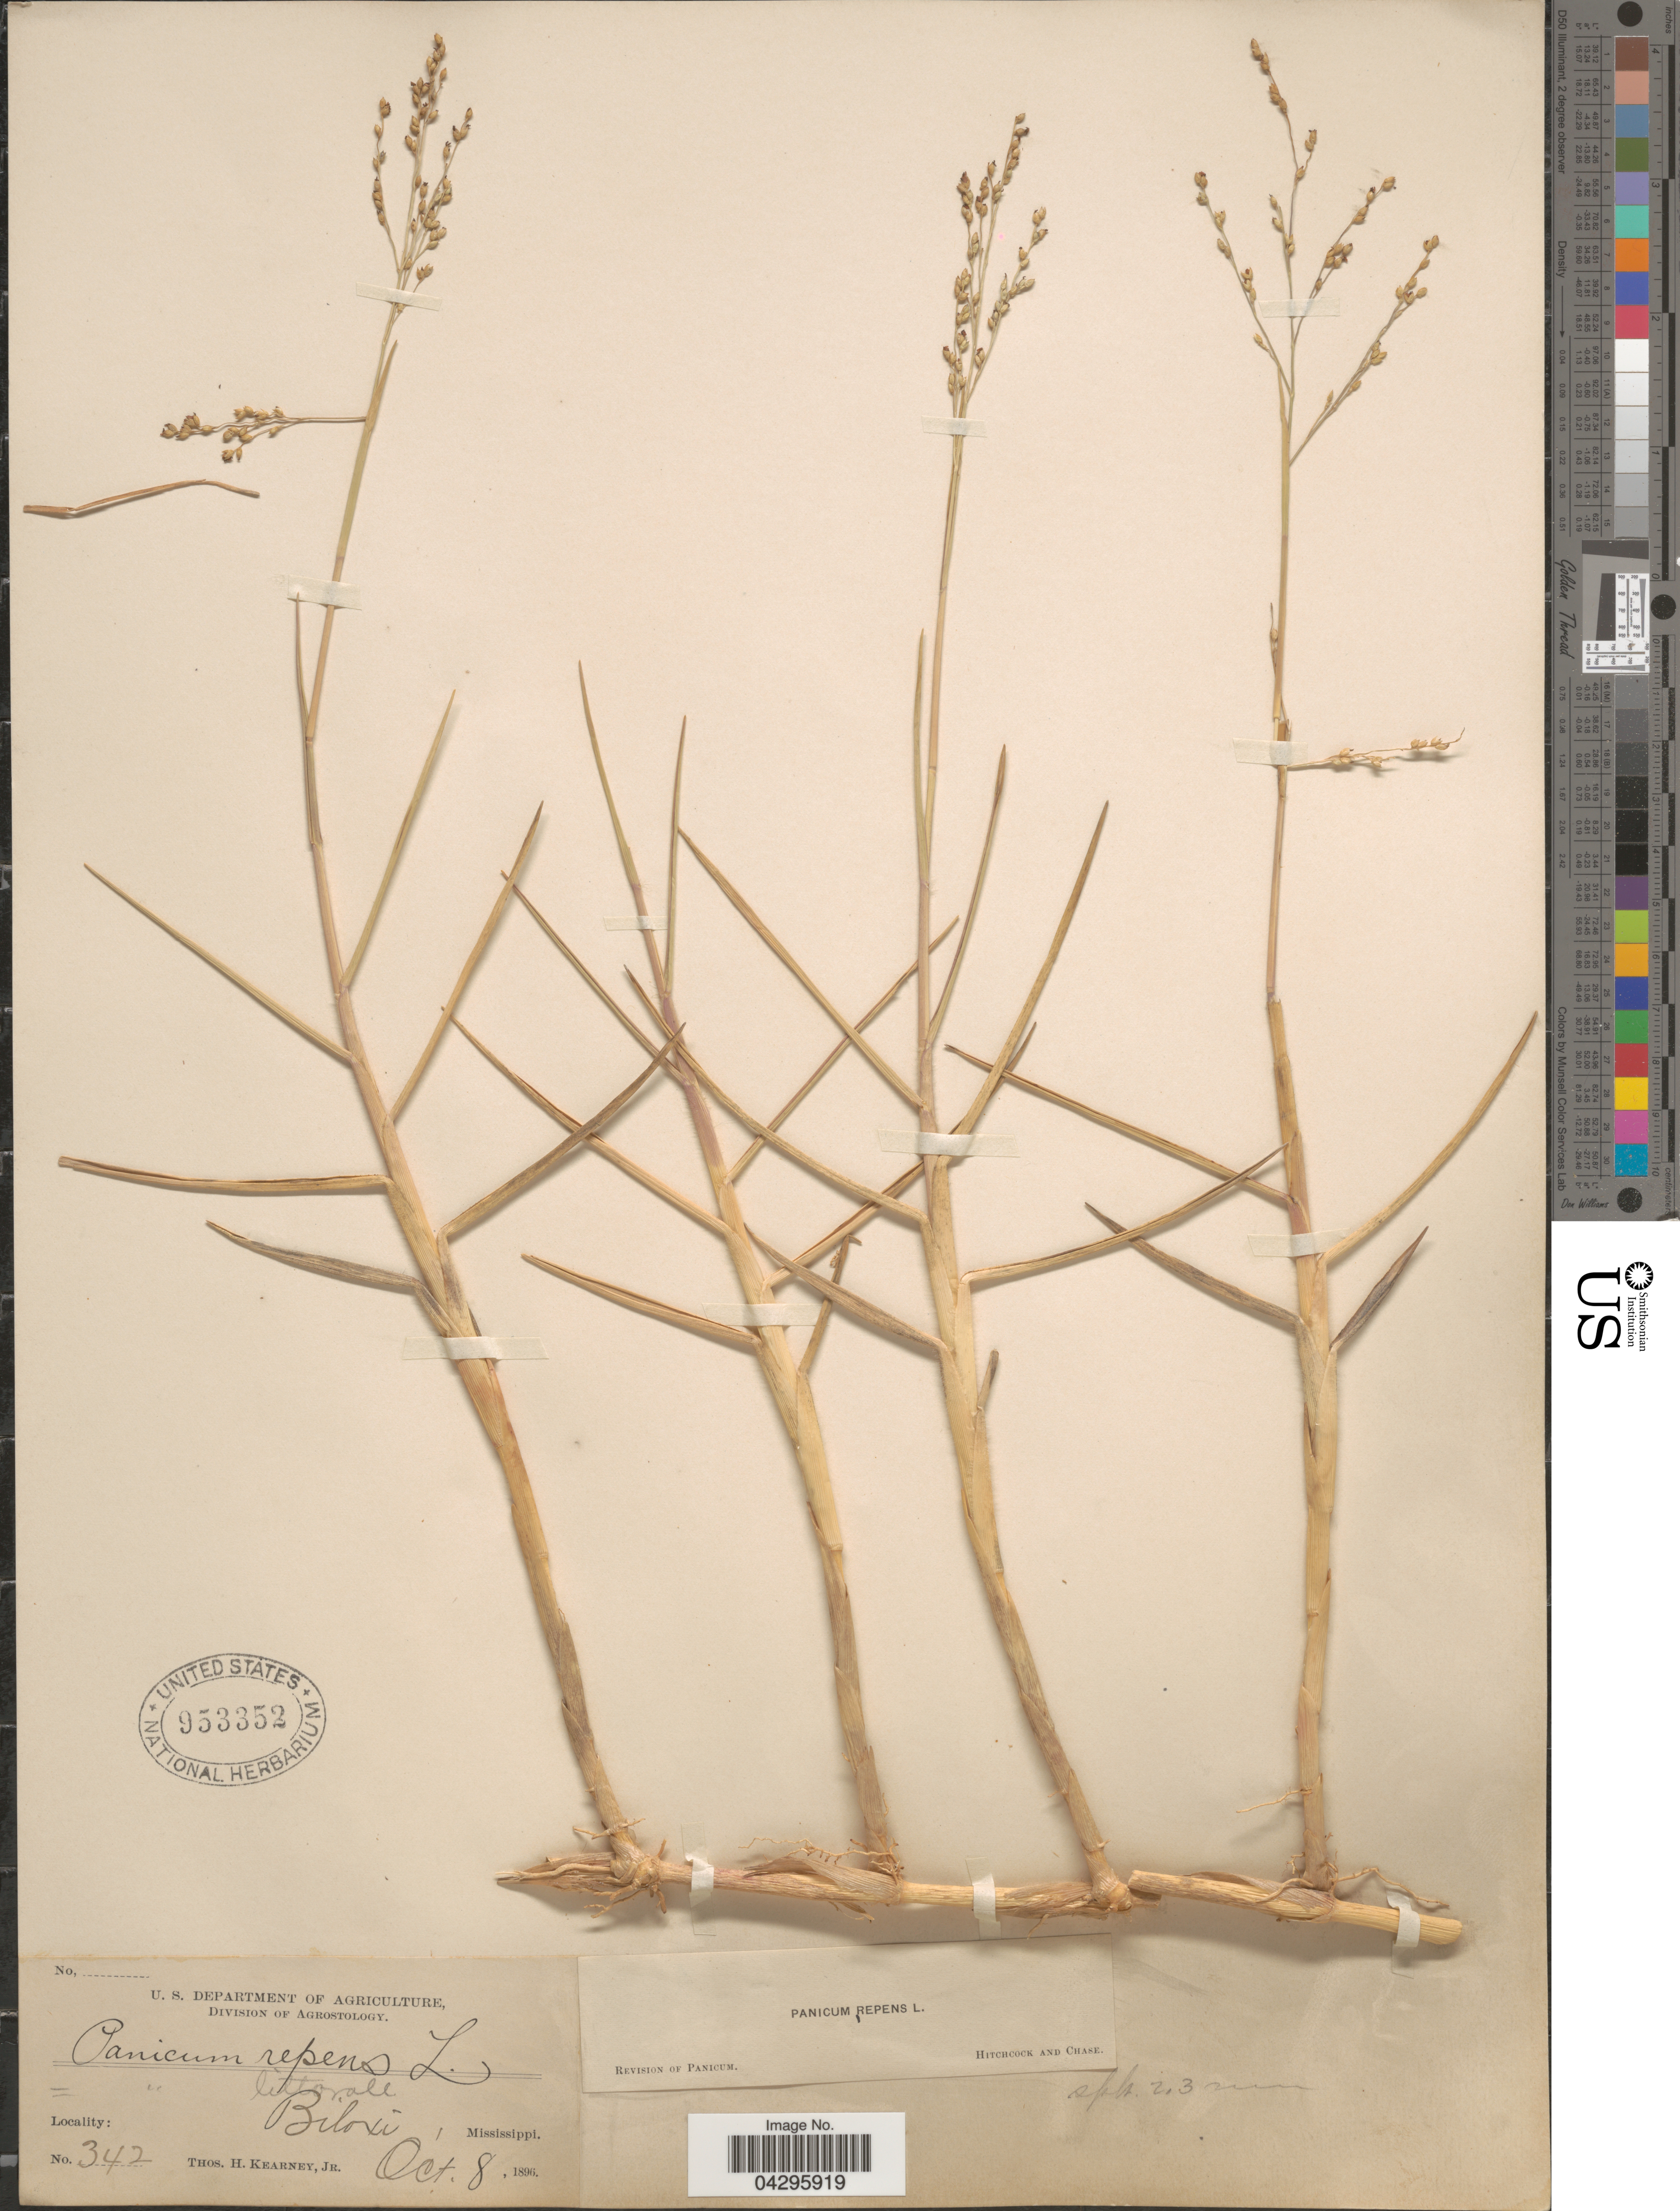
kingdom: Plantae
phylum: Tracheophyta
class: Liliopsida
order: Poales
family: Poaceae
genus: Panicum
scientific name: Panicum repens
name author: L.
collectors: T. H. Kearney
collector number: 342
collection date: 1896-10-08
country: United States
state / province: Mississippi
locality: Biloxi.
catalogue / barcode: US 953352